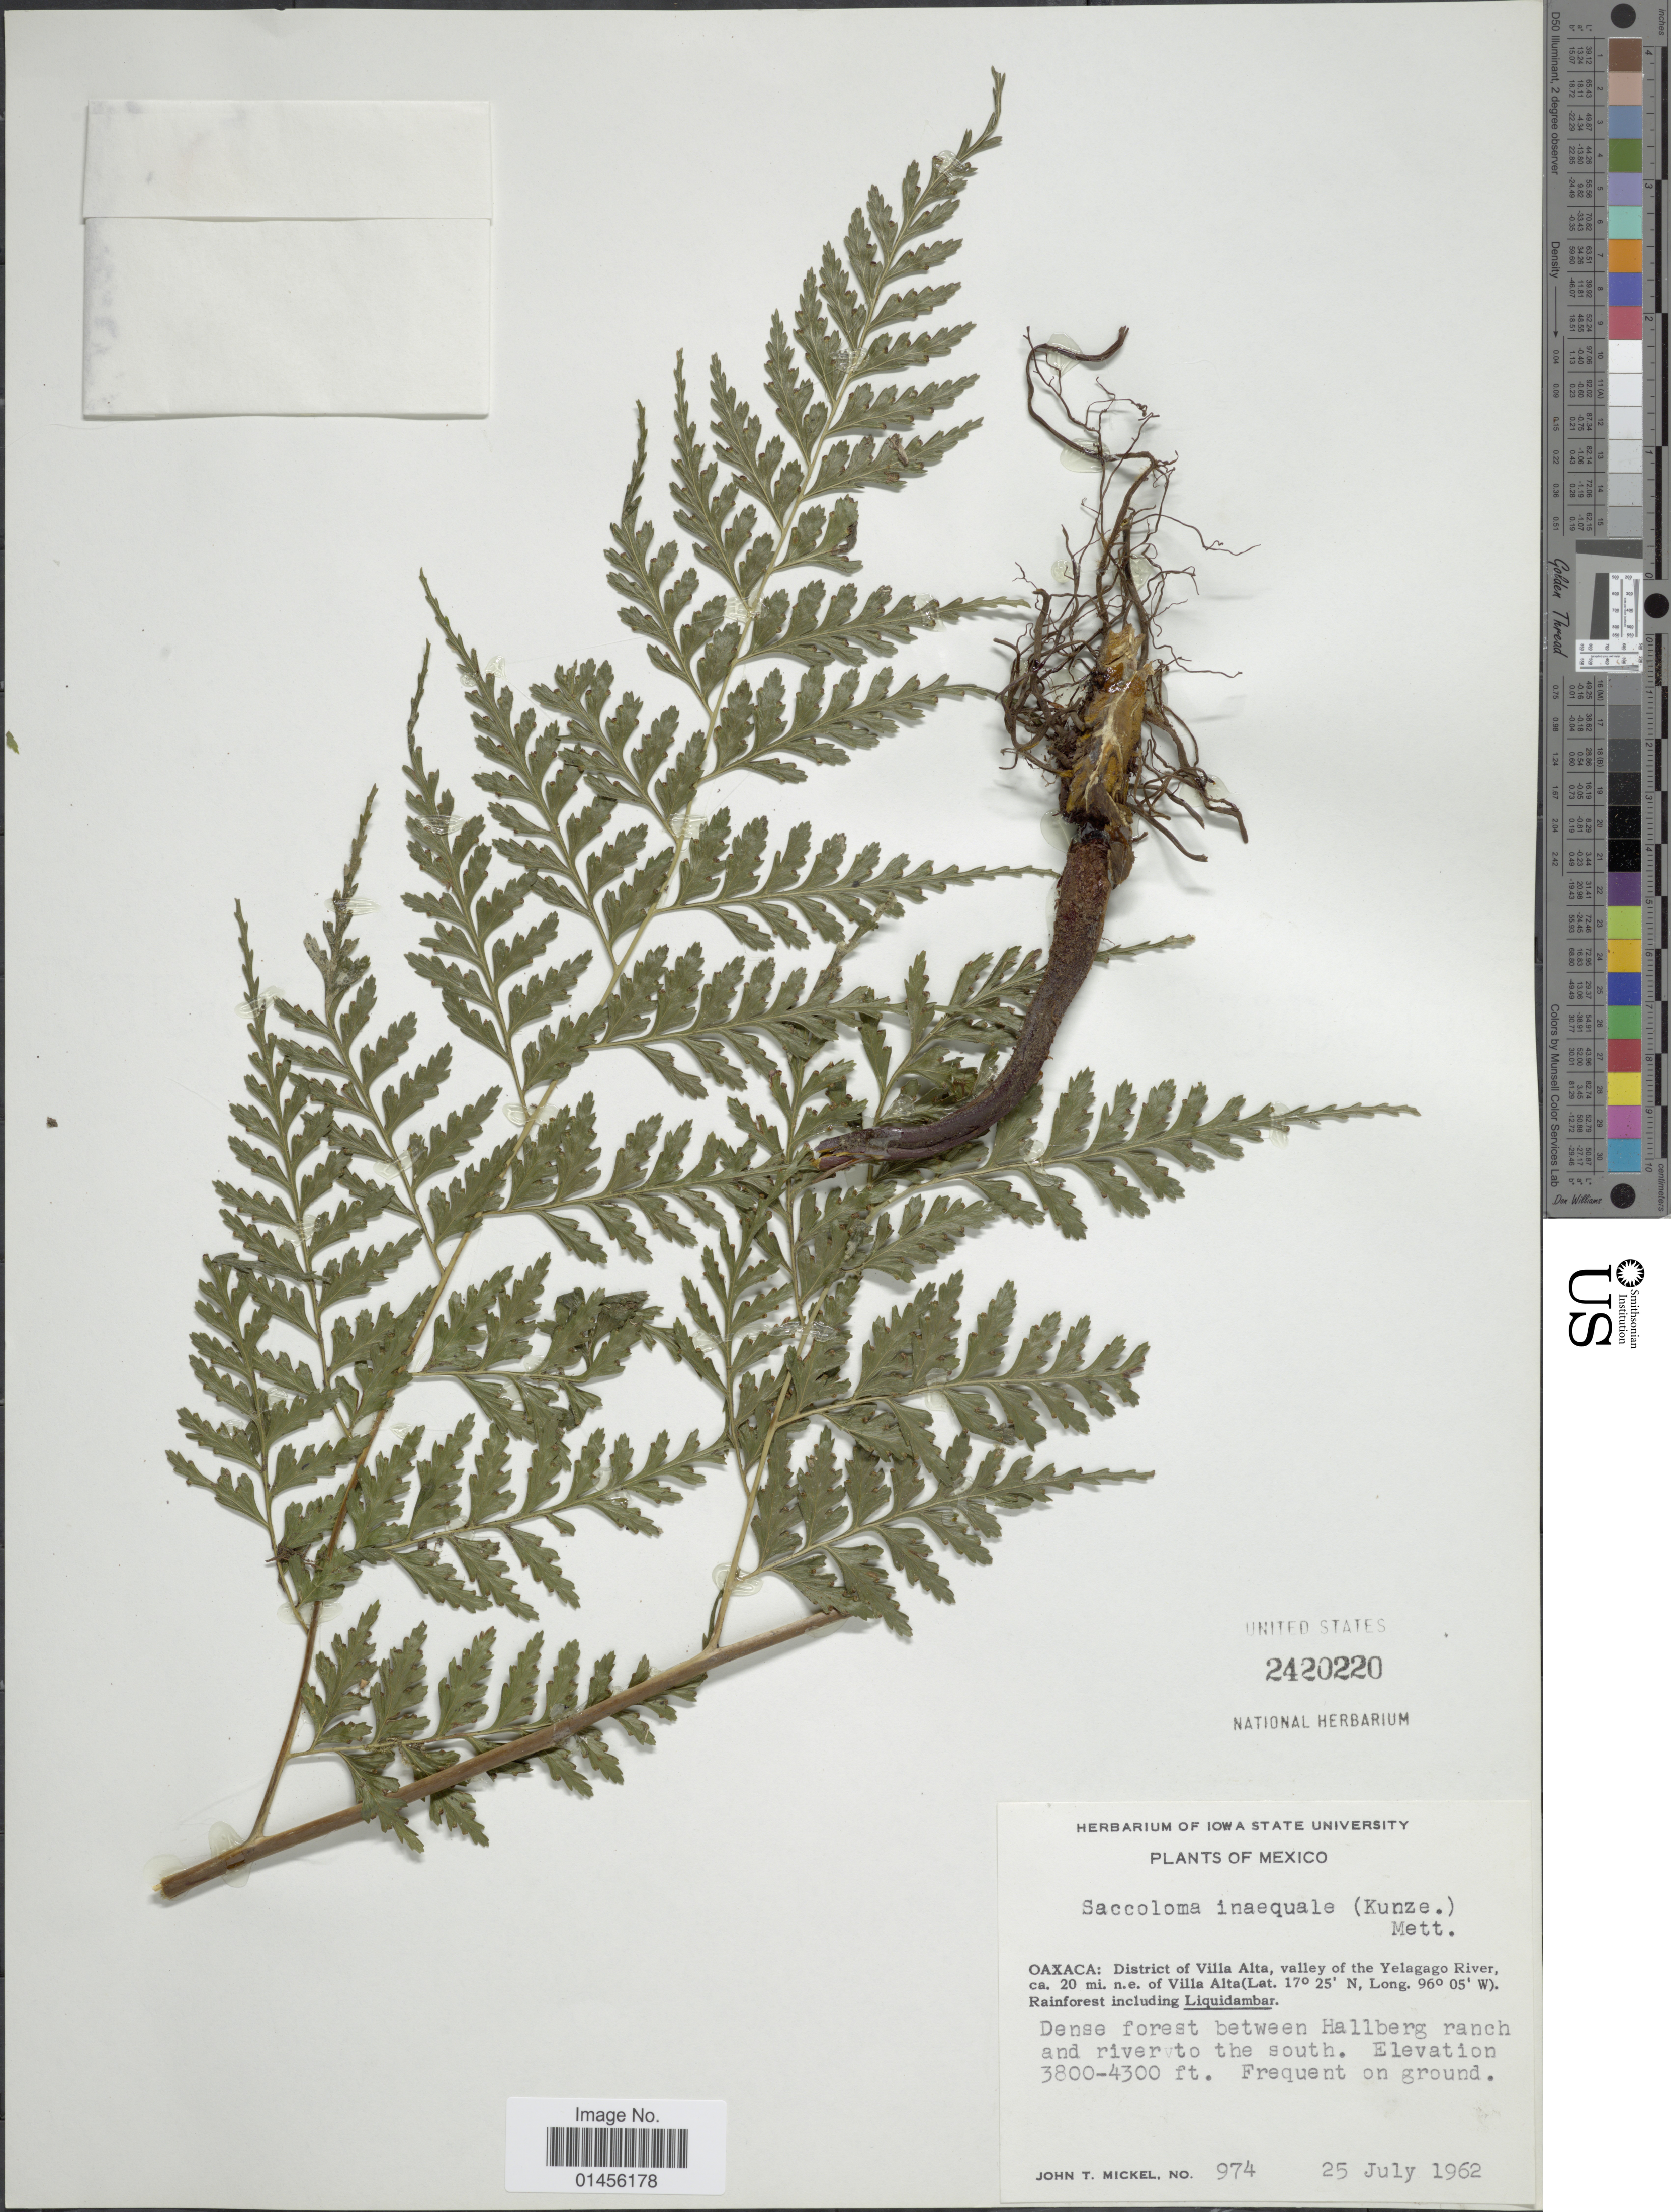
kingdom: Plantae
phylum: Tracheophyta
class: Polypodiopsida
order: Polypodiales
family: Saccolomataceae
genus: Saccoloma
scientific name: Saccoloma inaequale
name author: (Kunze) Mett.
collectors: J. T. Mickel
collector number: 974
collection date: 1962-07-25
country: Mexico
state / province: Oaxaca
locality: District of Villa Alta, valley of the Yelagago River, ca. 20 mi. n.e. of Villa Alta, Dense forest between Hallberg ranch and river to the south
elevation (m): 1158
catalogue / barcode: US 2420220